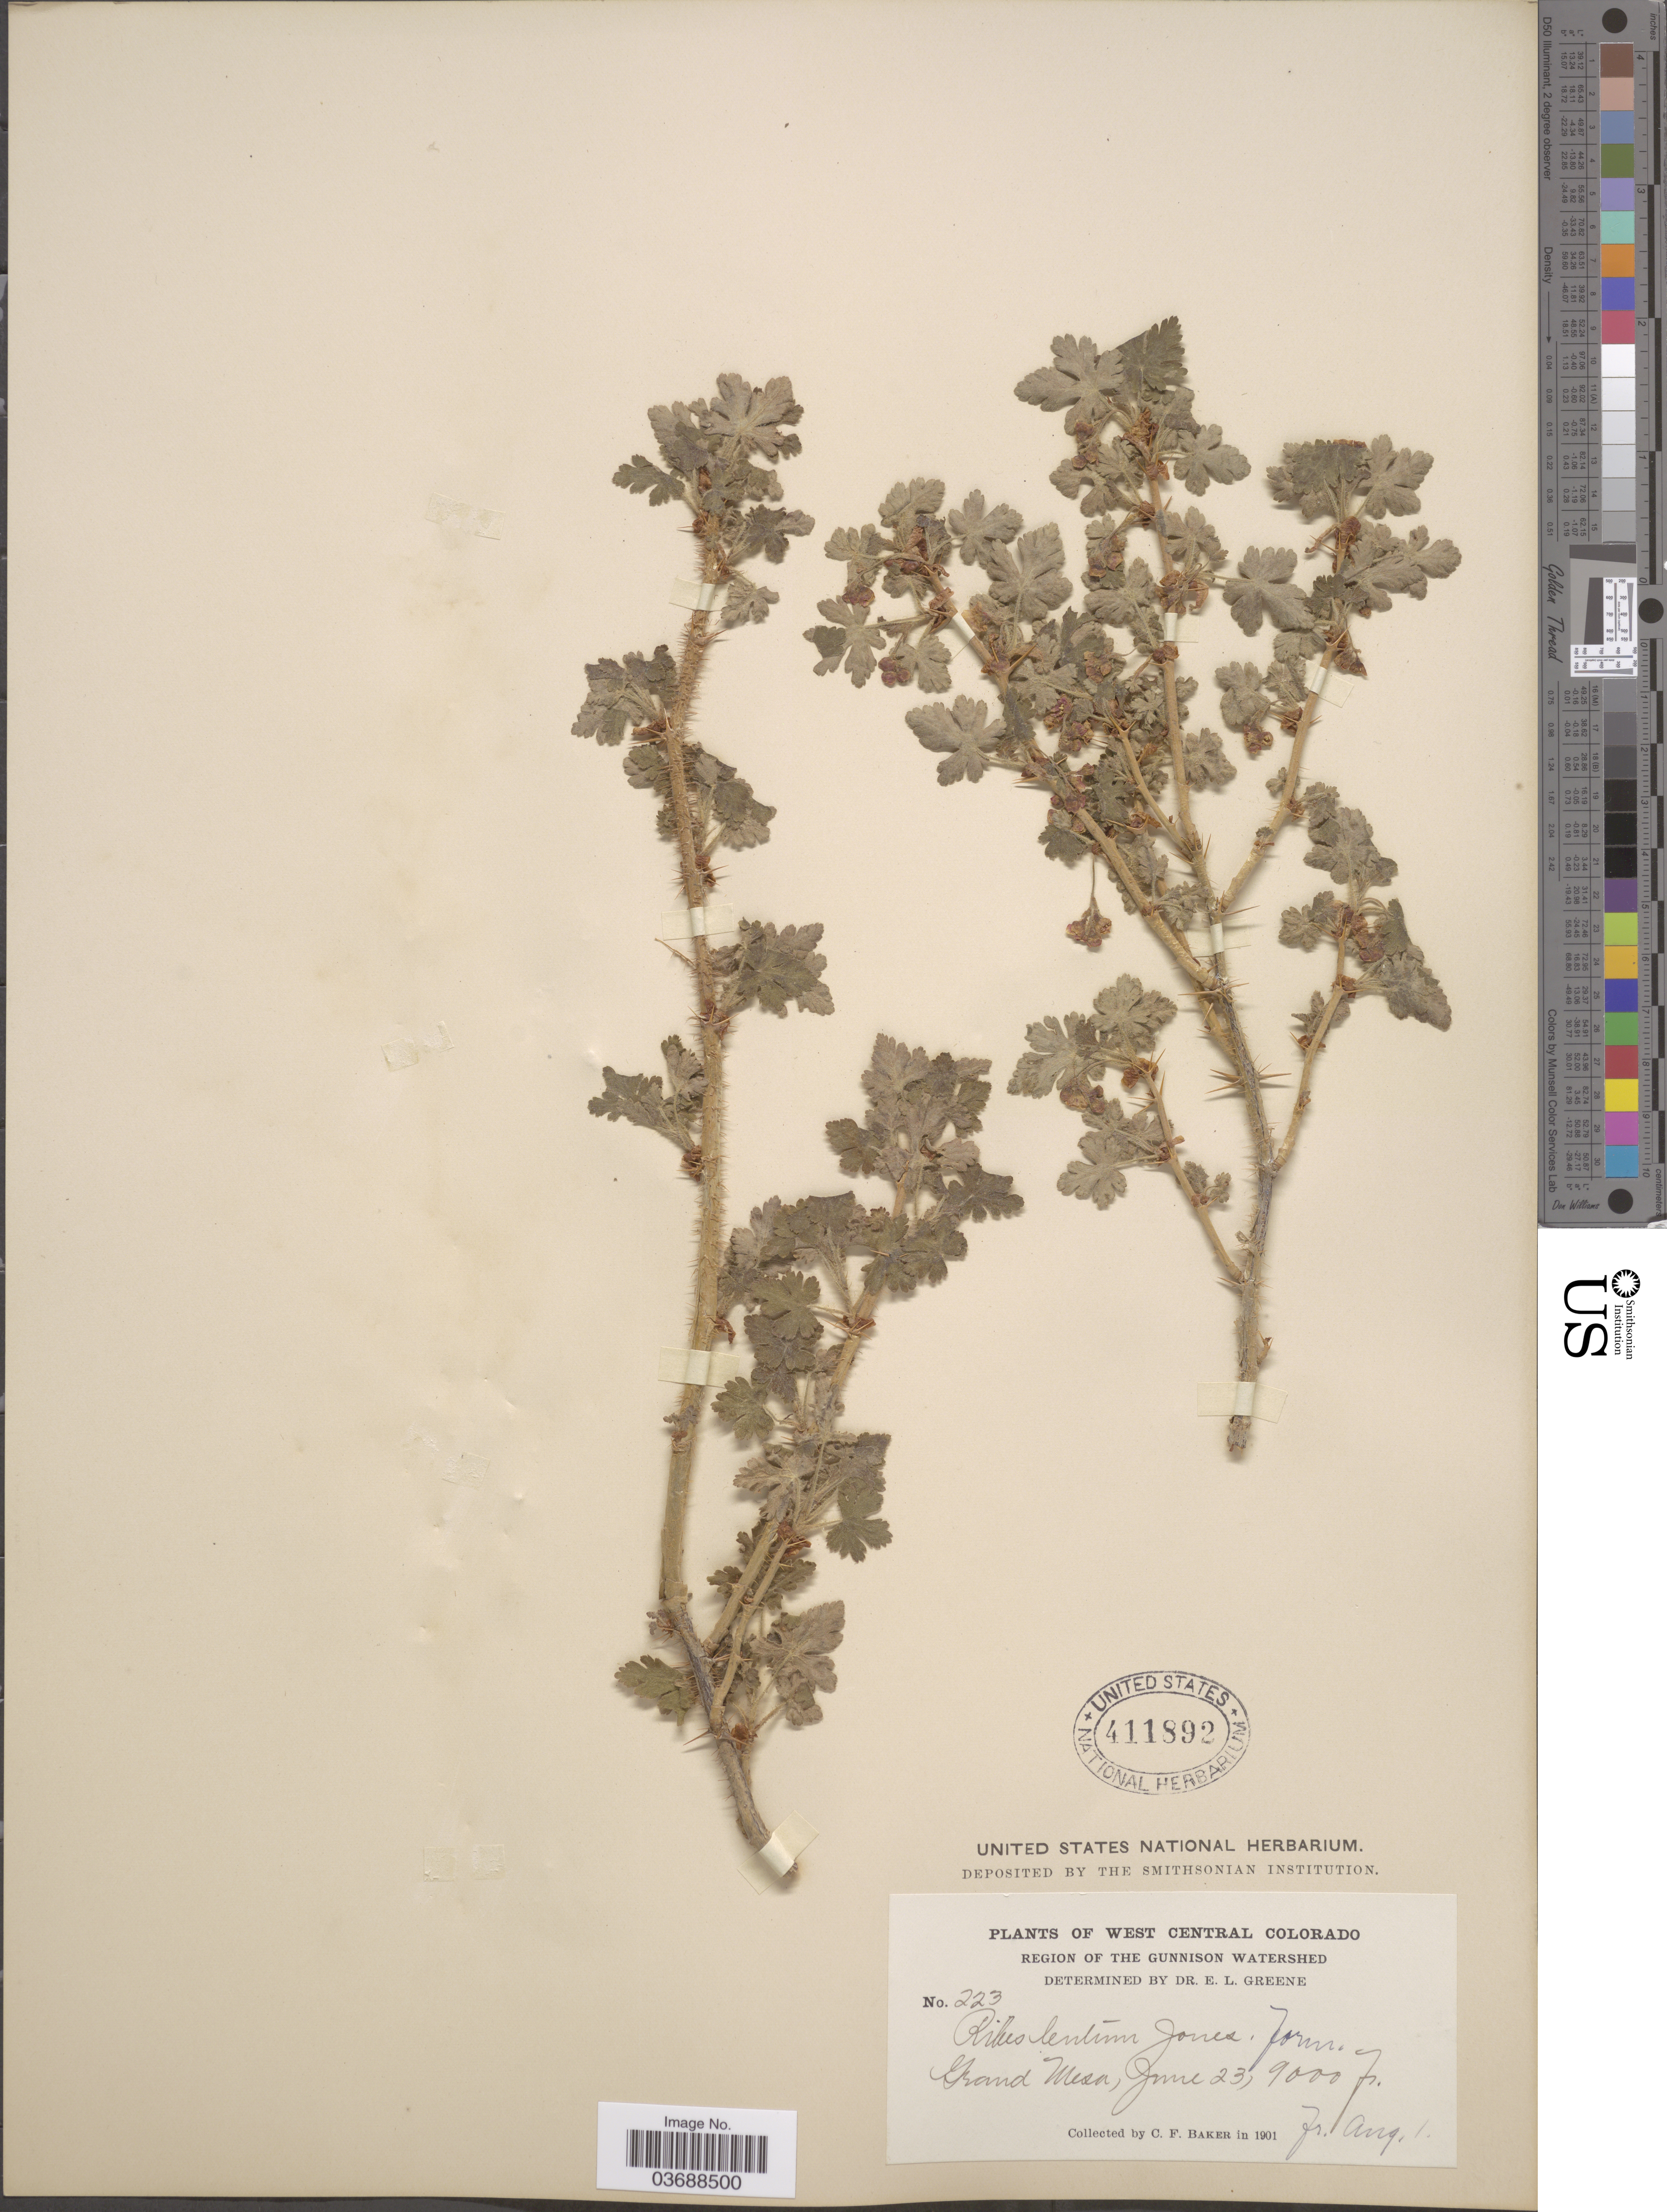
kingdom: Plantae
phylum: Tracheophyta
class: Magnoliopsida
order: Saxifragales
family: Grossulariaceae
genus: Ribes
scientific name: Ribes montigenum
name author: McClatchie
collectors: C. F. Baker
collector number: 223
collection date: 1901-06-23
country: United States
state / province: Colorado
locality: West Central Colorado. Region of The Gunnison Watershed. Grand Mesa.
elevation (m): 2743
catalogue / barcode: US 411892